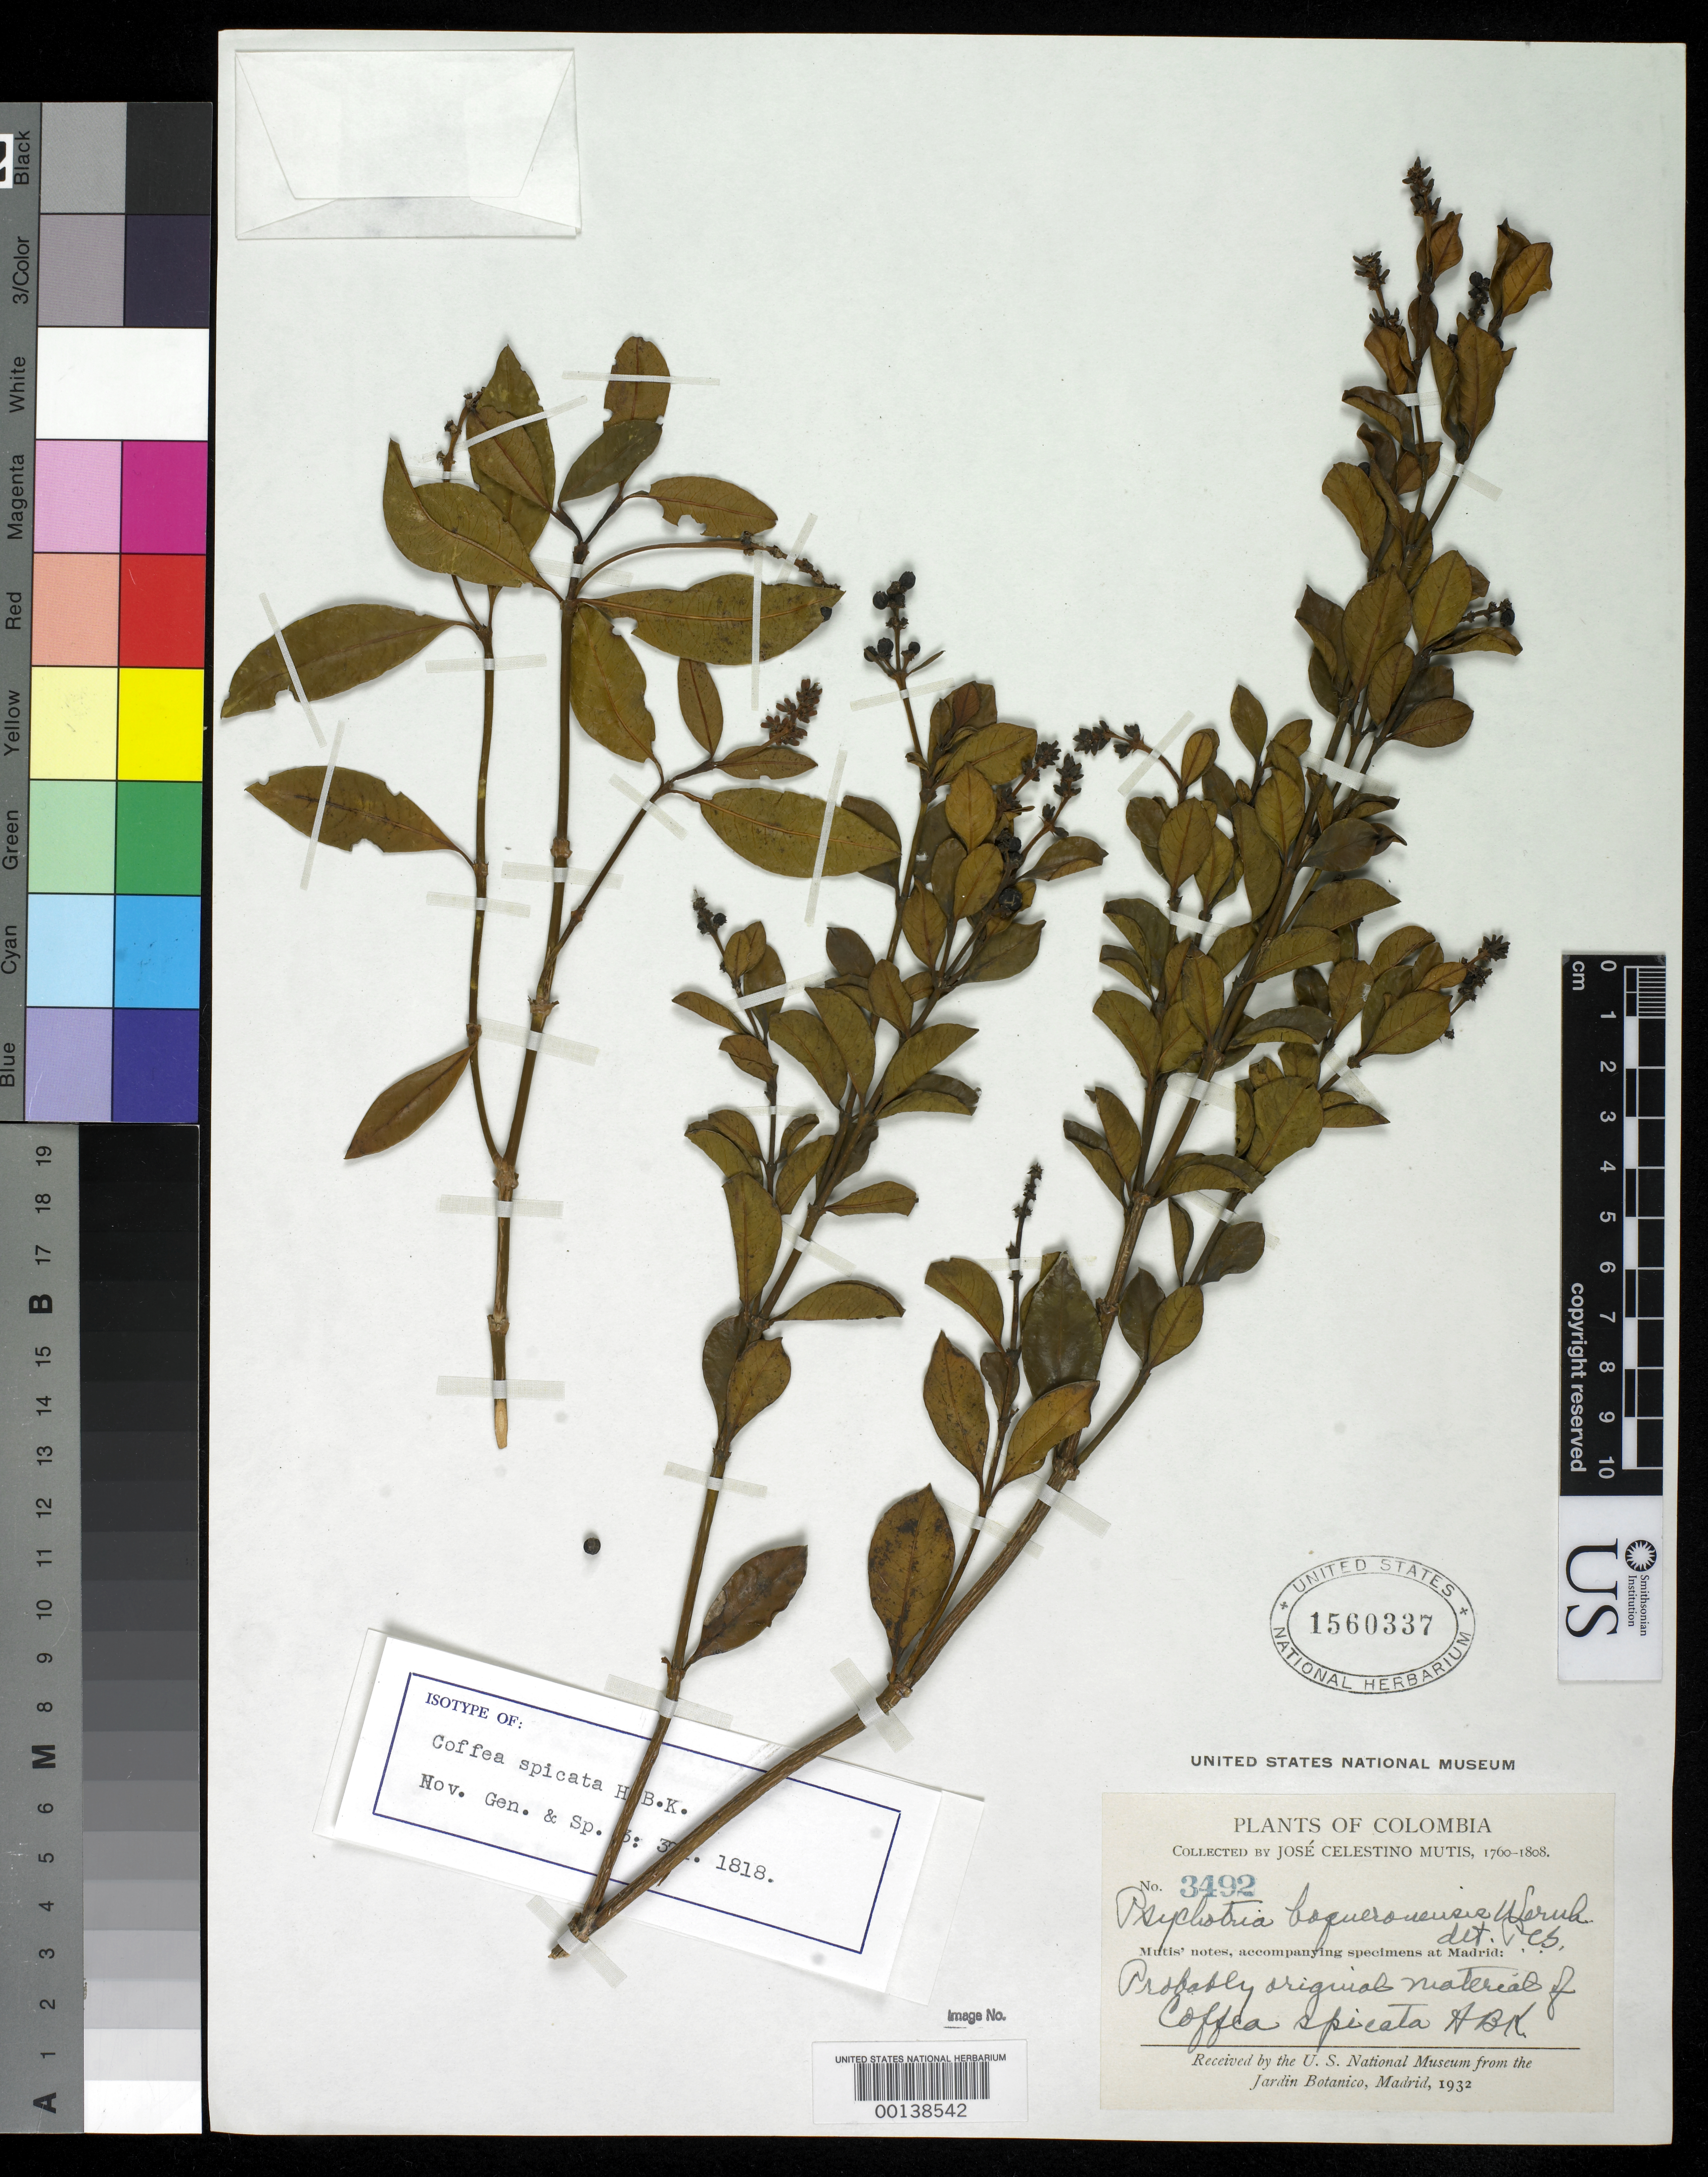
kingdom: Plantae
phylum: Tracheophyta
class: Magnoliopsida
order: Gentianales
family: Rubiaceae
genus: Coffea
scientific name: Coffea spicata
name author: Kunth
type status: Isotype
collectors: J. C. B. Mutis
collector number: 3492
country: Colombia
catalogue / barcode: US 1560337